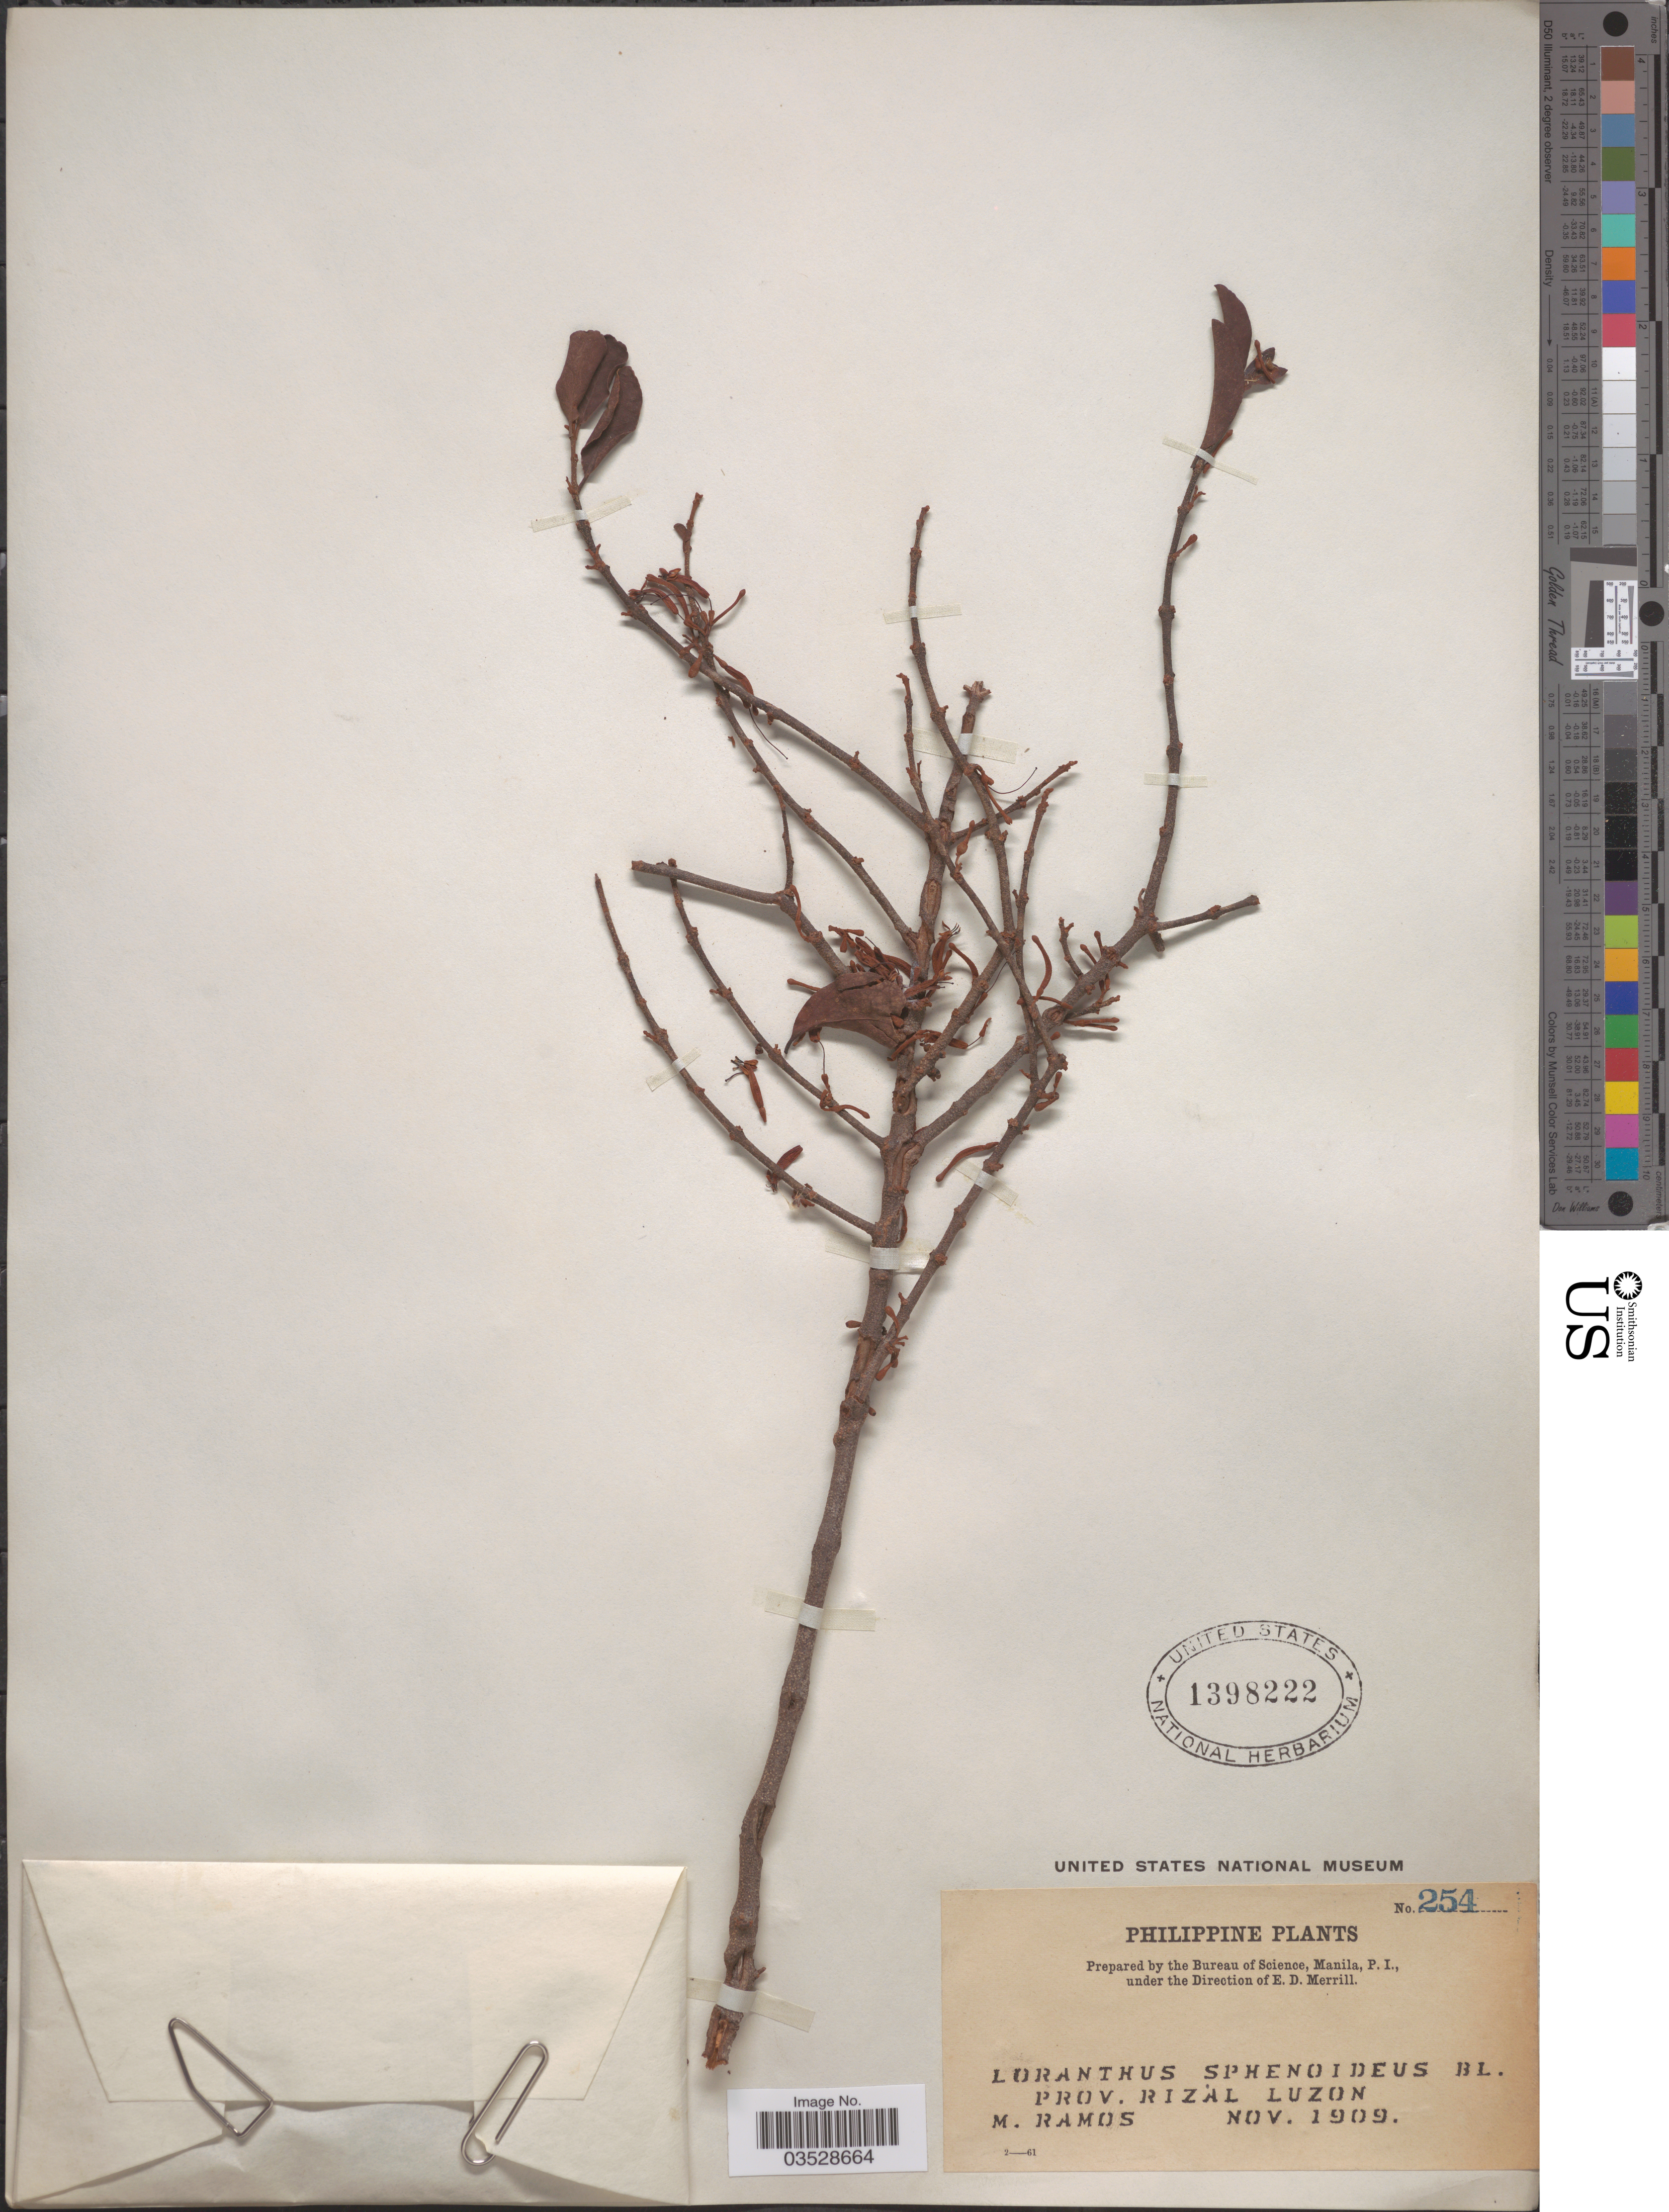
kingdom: Plantae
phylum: Tracheophyta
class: Magnoliopsida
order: Santalales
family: Loranthaceae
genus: Loranthus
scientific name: Loranthus sphenoideus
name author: Blume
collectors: M. Ramos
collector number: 254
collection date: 1909-11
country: Philippines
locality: Prov. Rizal Luzon.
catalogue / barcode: US 1398222